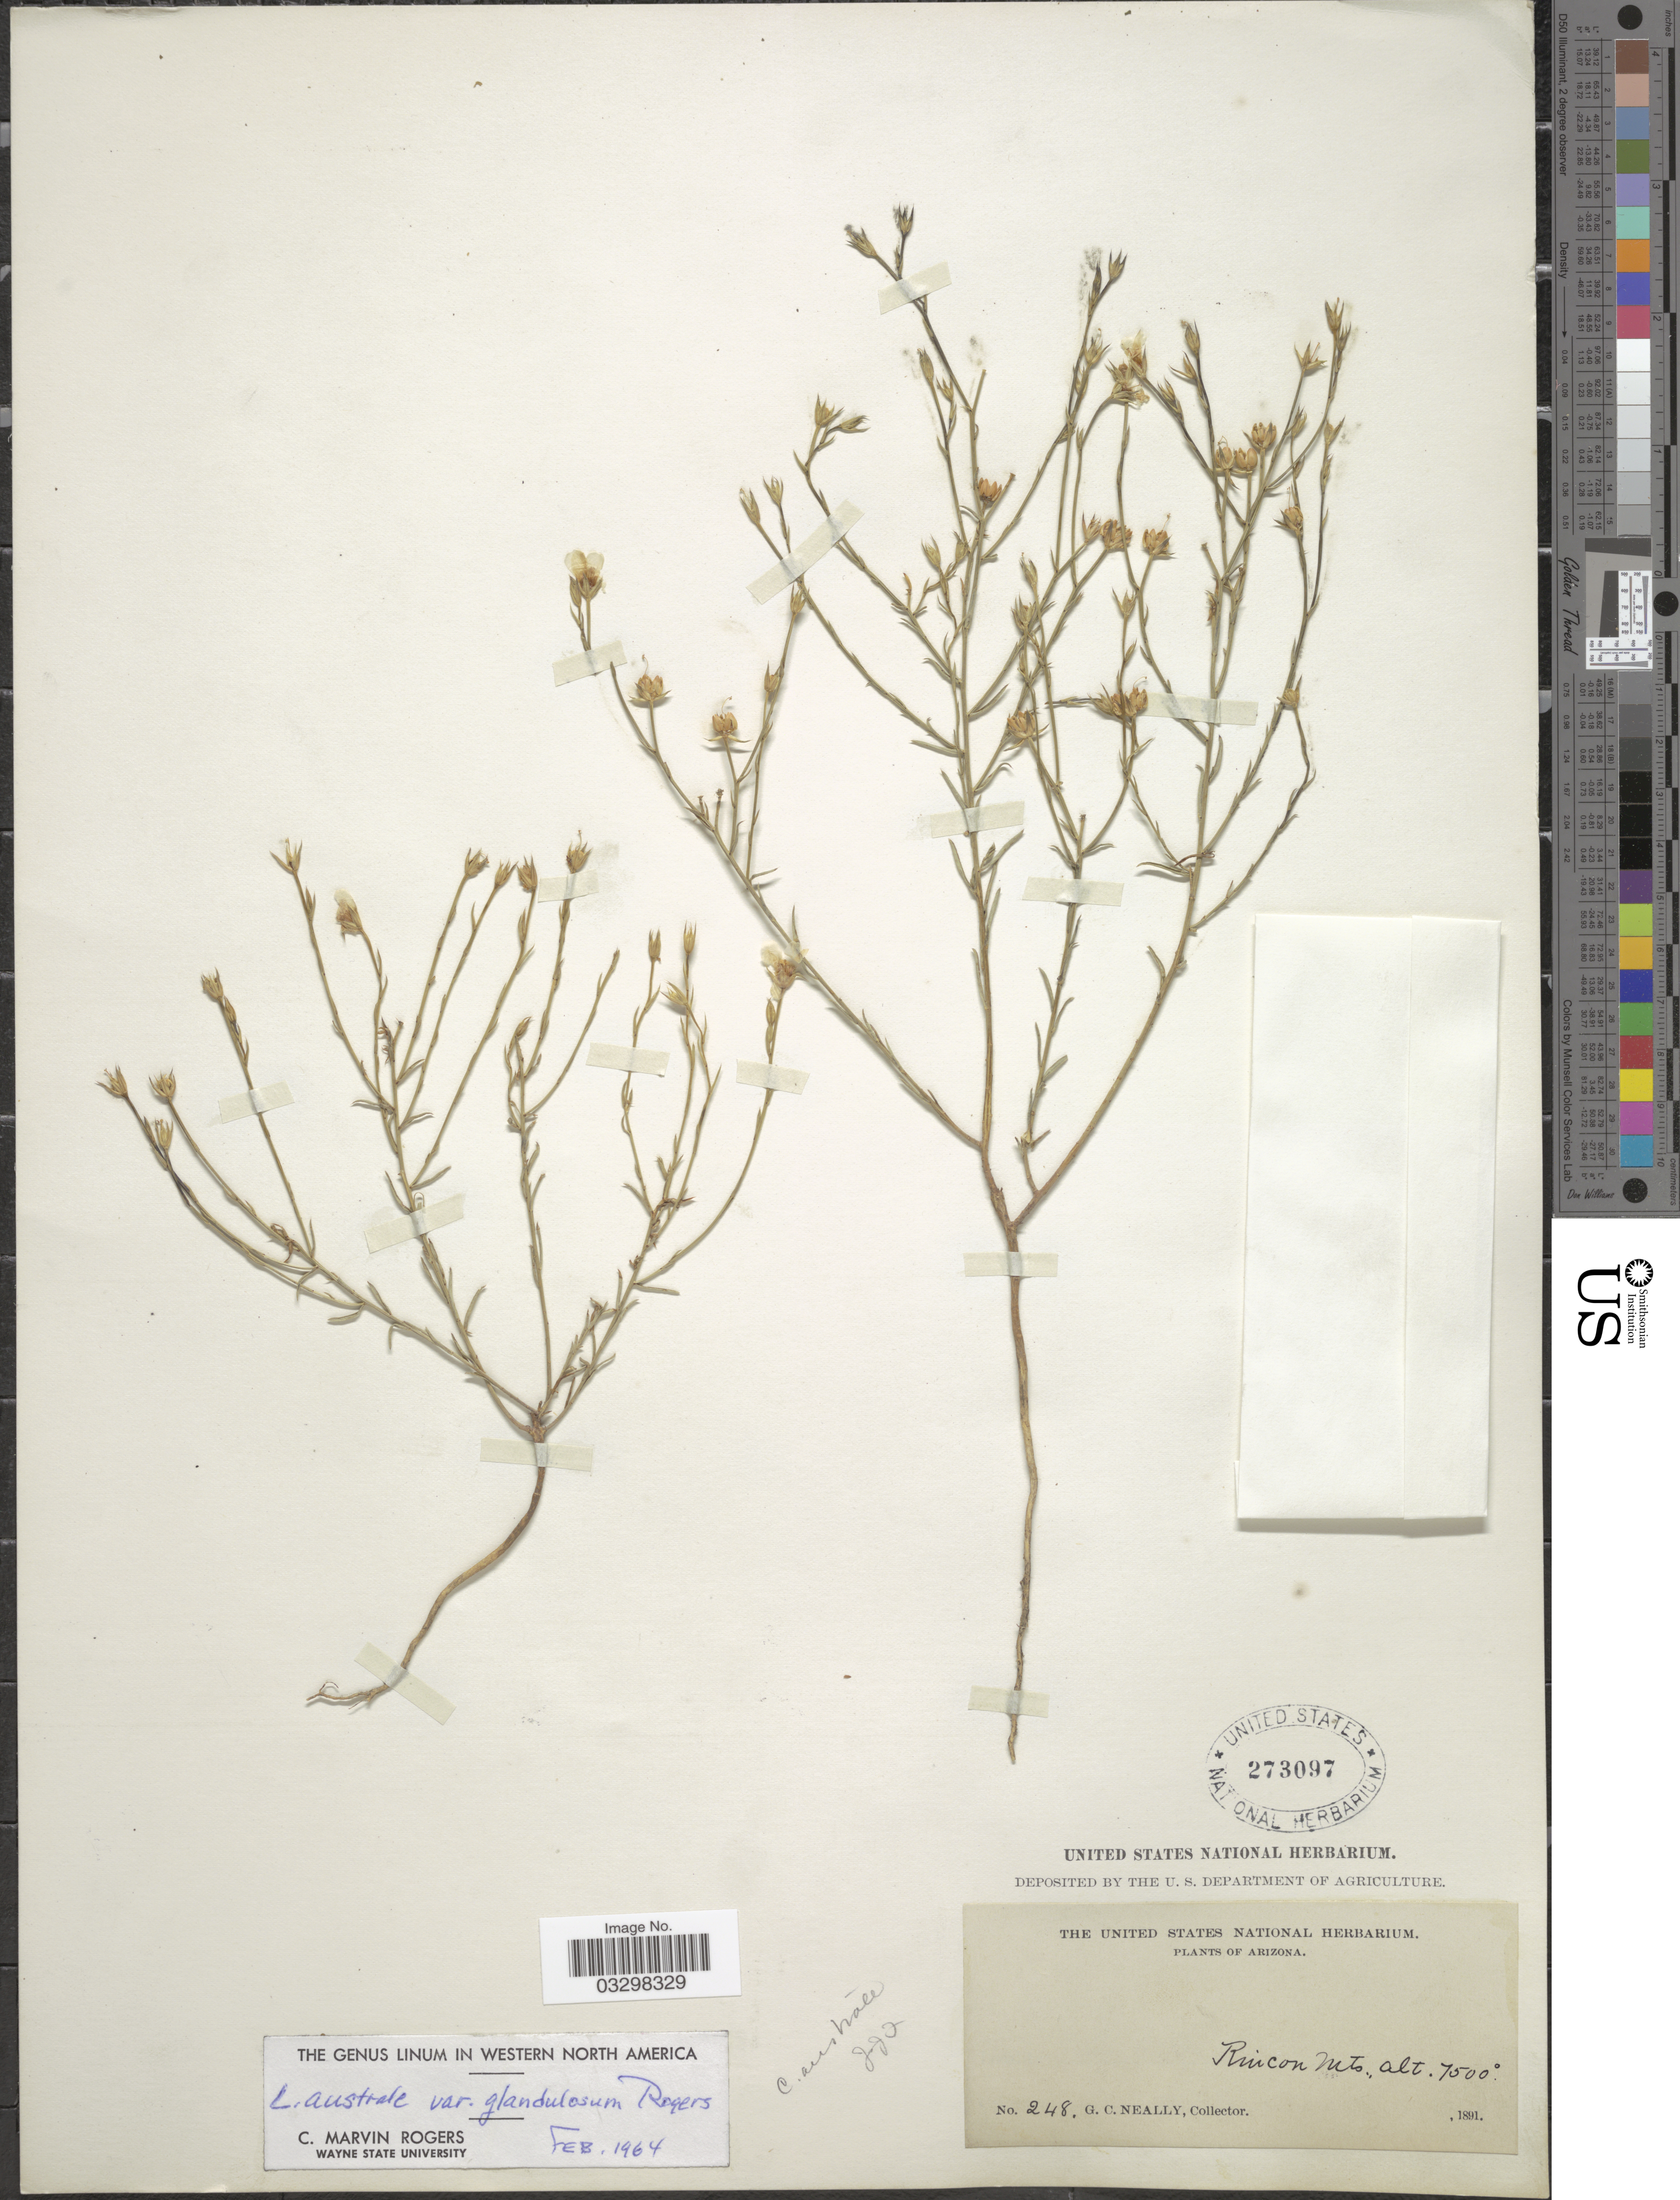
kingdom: Plantae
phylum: Tracheophyta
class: Magnoliopsida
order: Malpighiales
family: Linaceae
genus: Linum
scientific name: Linum australe var. glandulosum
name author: C.M. Rogers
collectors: G. Neally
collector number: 248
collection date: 1891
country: United States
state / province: Arizona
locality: Rincon Mts.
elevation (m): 2286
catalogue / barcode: US 273097